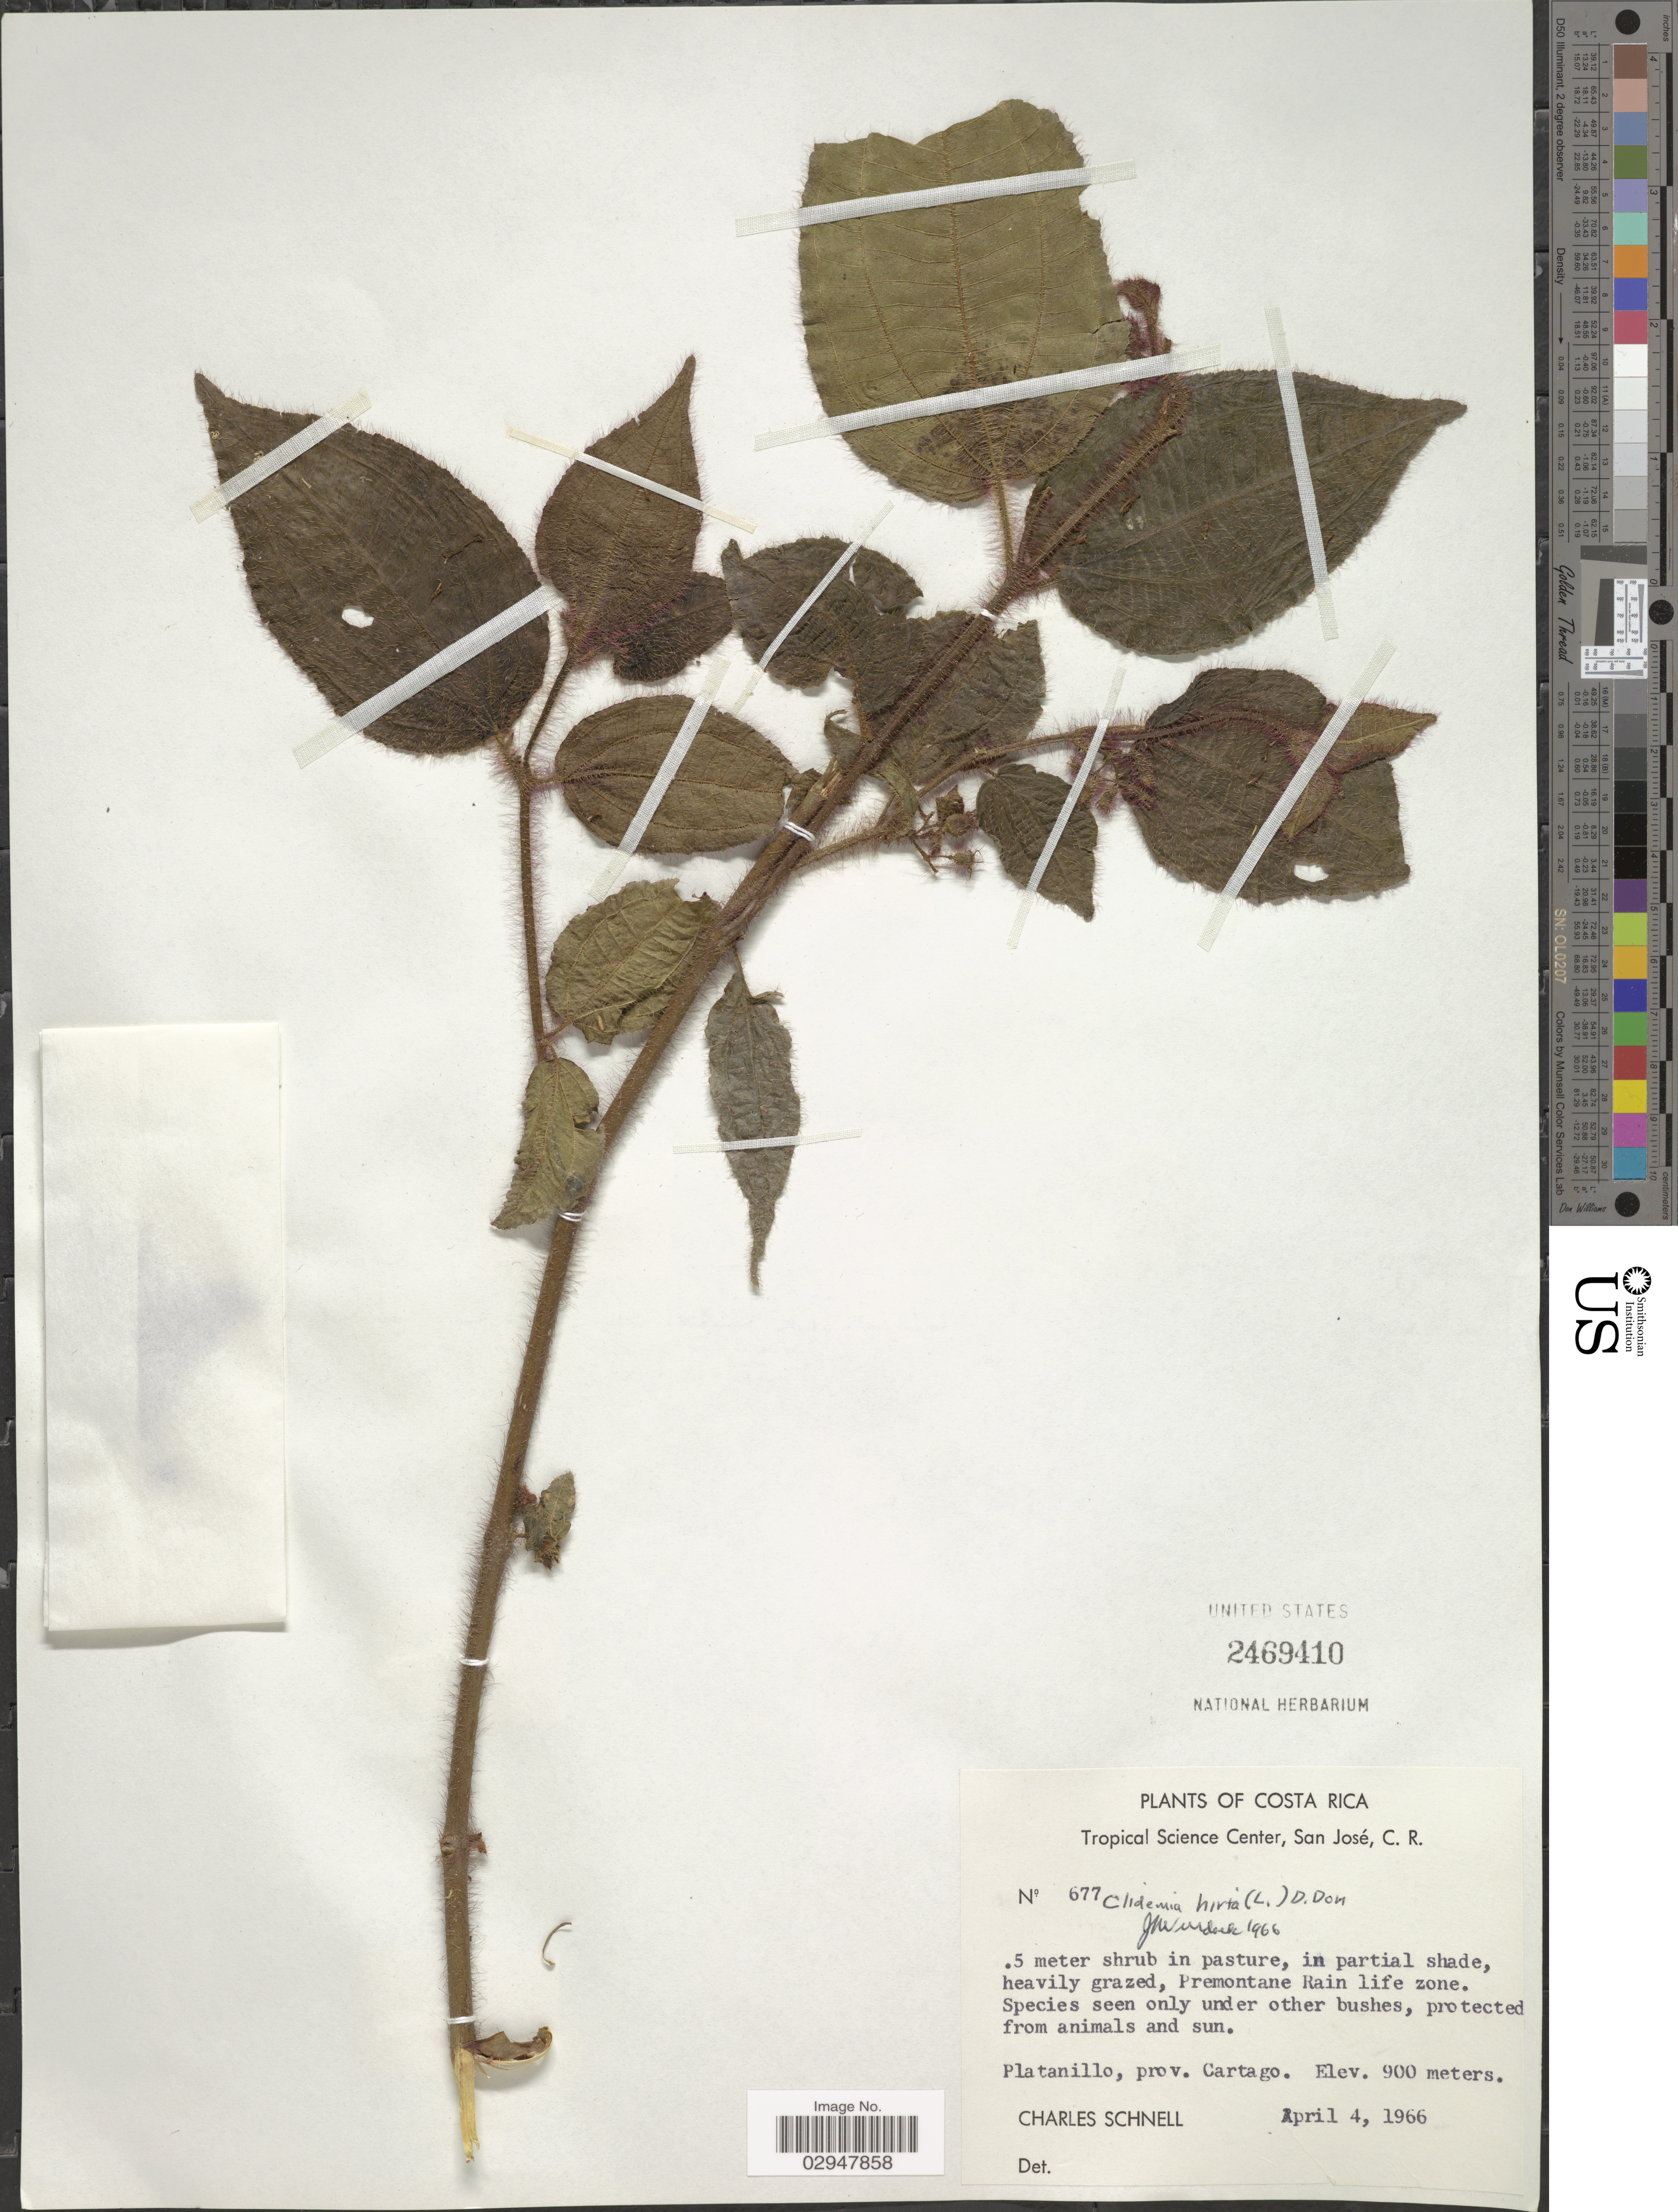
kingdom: Plantae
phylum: Tracheophyta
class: Magnoliopsida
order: Myrtales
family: Melastomataceae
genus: Miconia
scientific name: Miconia hirta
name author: Cogn.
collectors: C. Schnell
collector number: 677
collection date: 1966-04-04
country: Costa Rica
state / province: Cartago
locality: Platanillo, prov. Cartago.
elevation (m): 900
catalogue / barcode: US 2469410